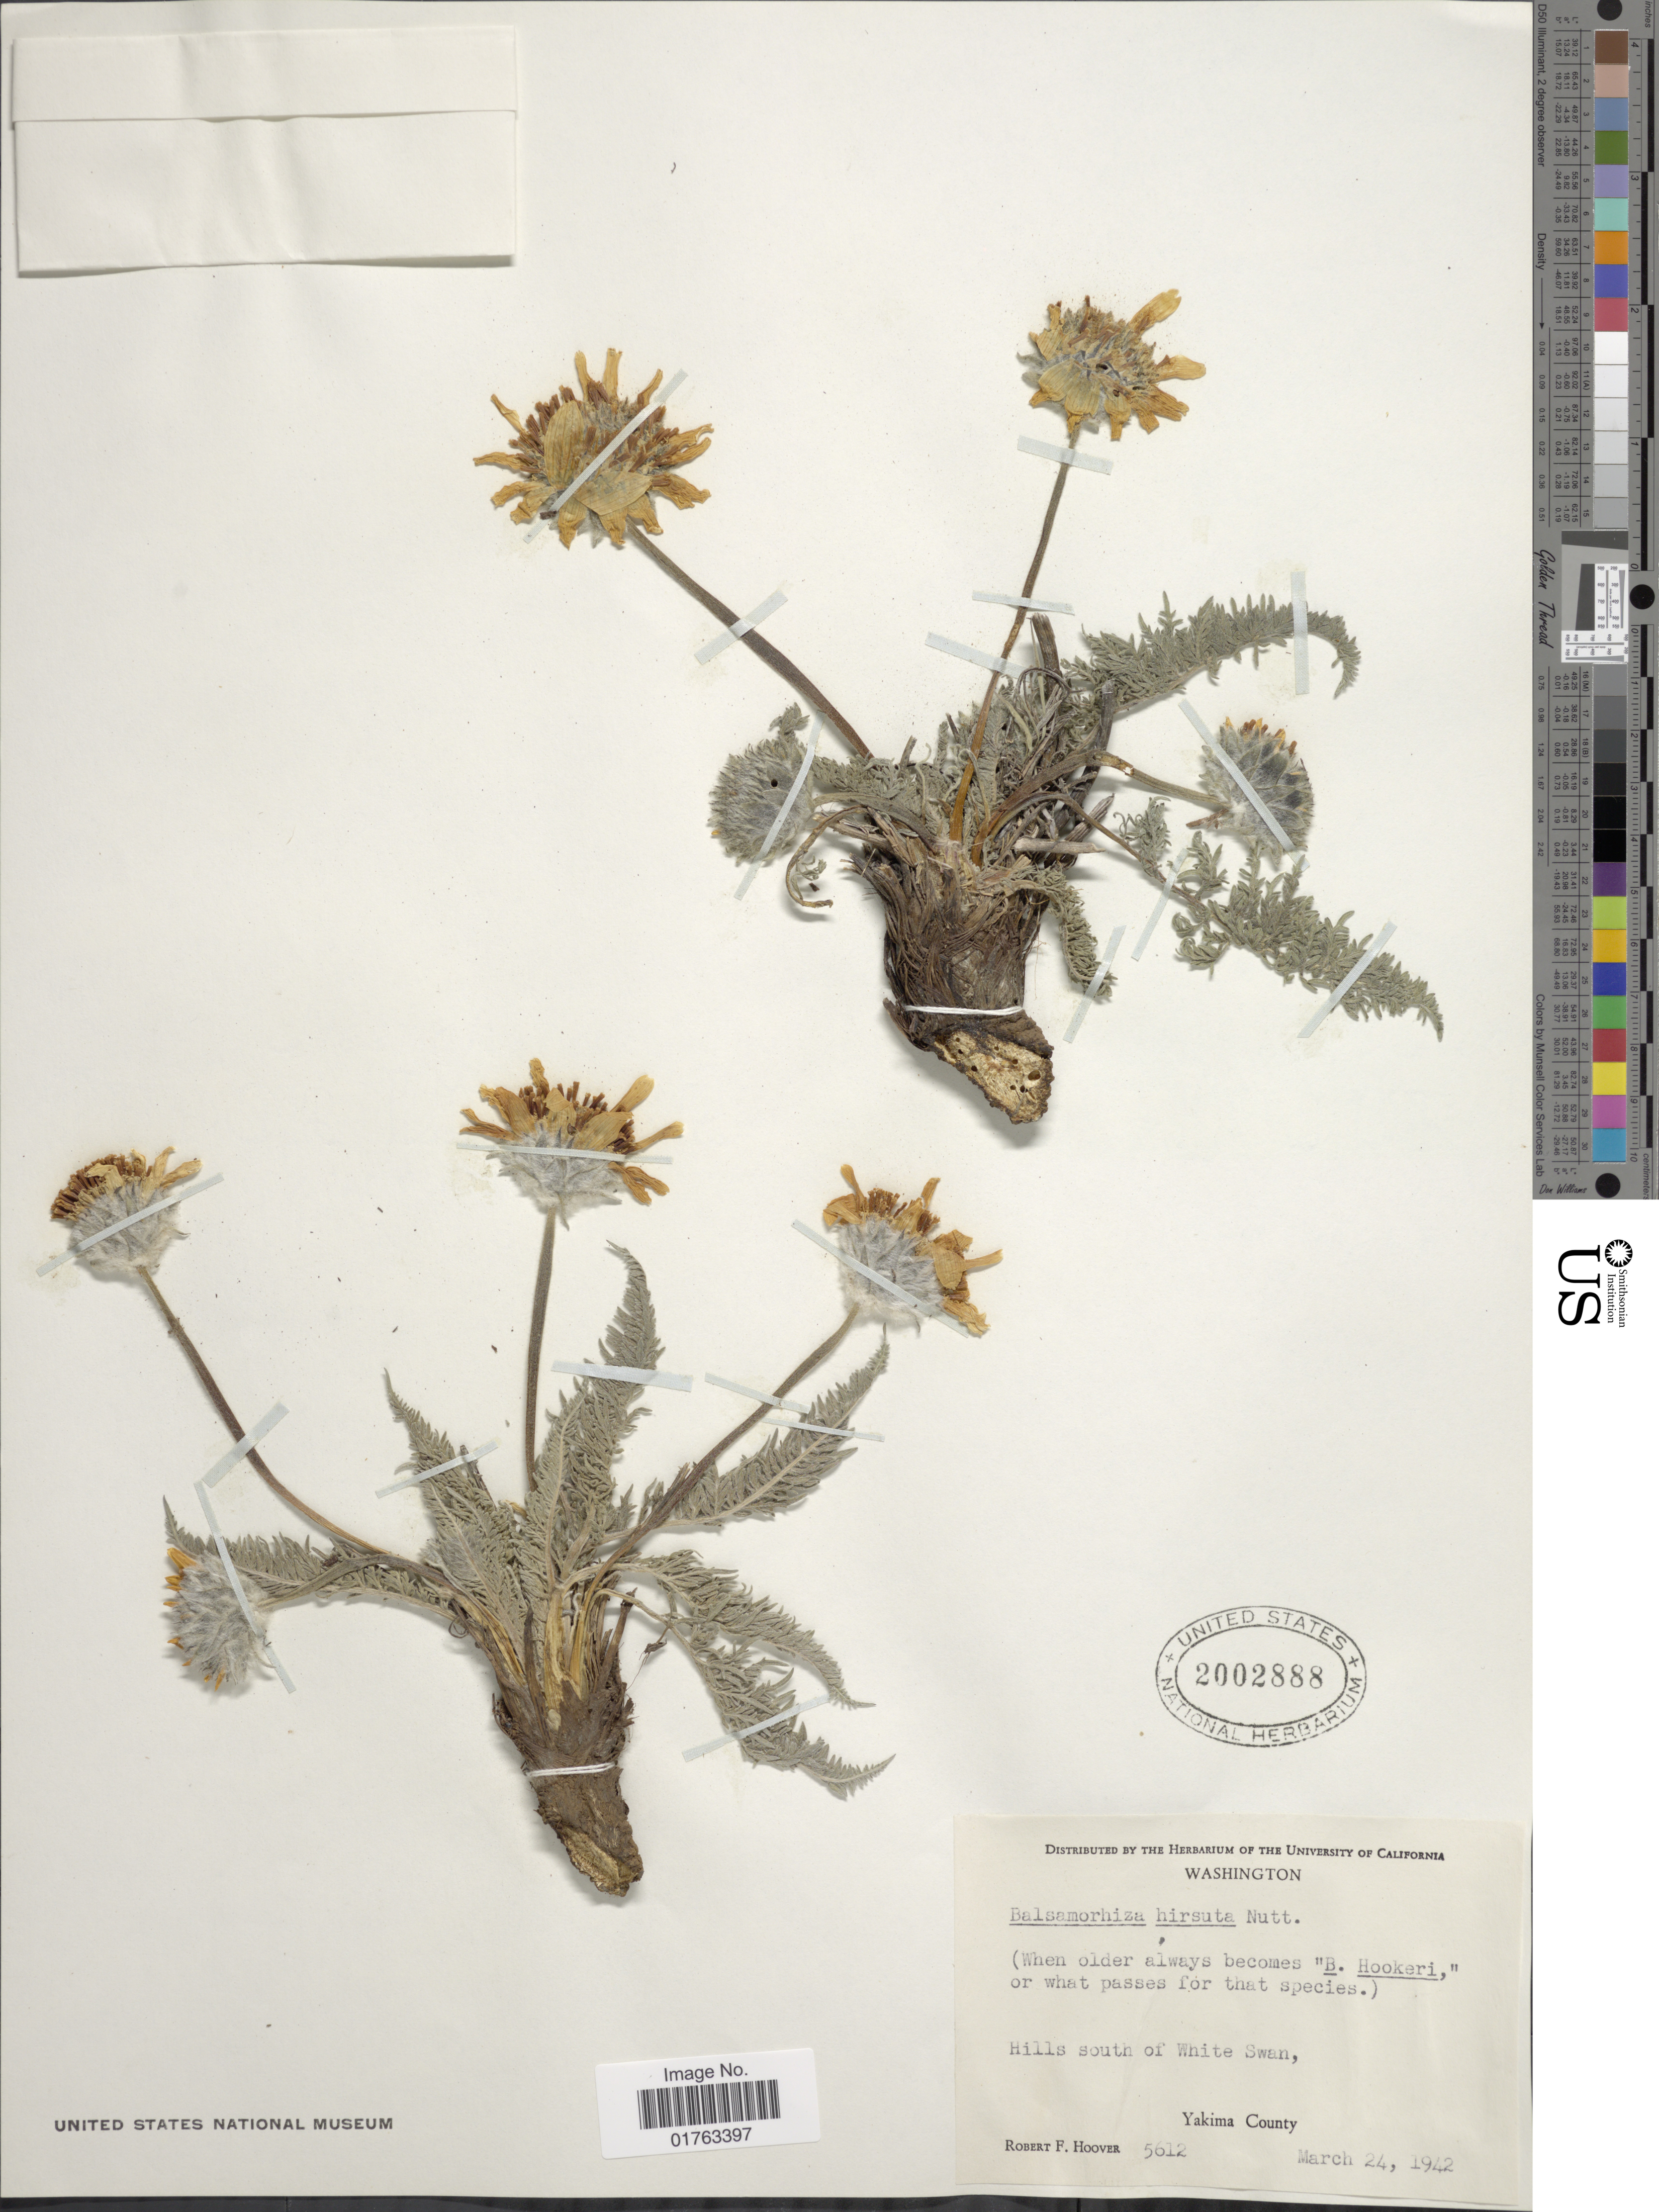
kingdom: Plantae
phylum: Tracheophyta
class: Magnoliopsida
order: Asterales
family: Asteraceae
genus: Balsamorhiza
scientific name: Balsamorhiza hirsuta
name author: Nutt.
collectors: R. F. Hoover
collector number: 5612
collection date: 1942-03-24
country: United States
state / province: Washington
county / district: Yakima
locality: Hills south of White Swan, Yakima County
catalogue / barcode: US 2002888